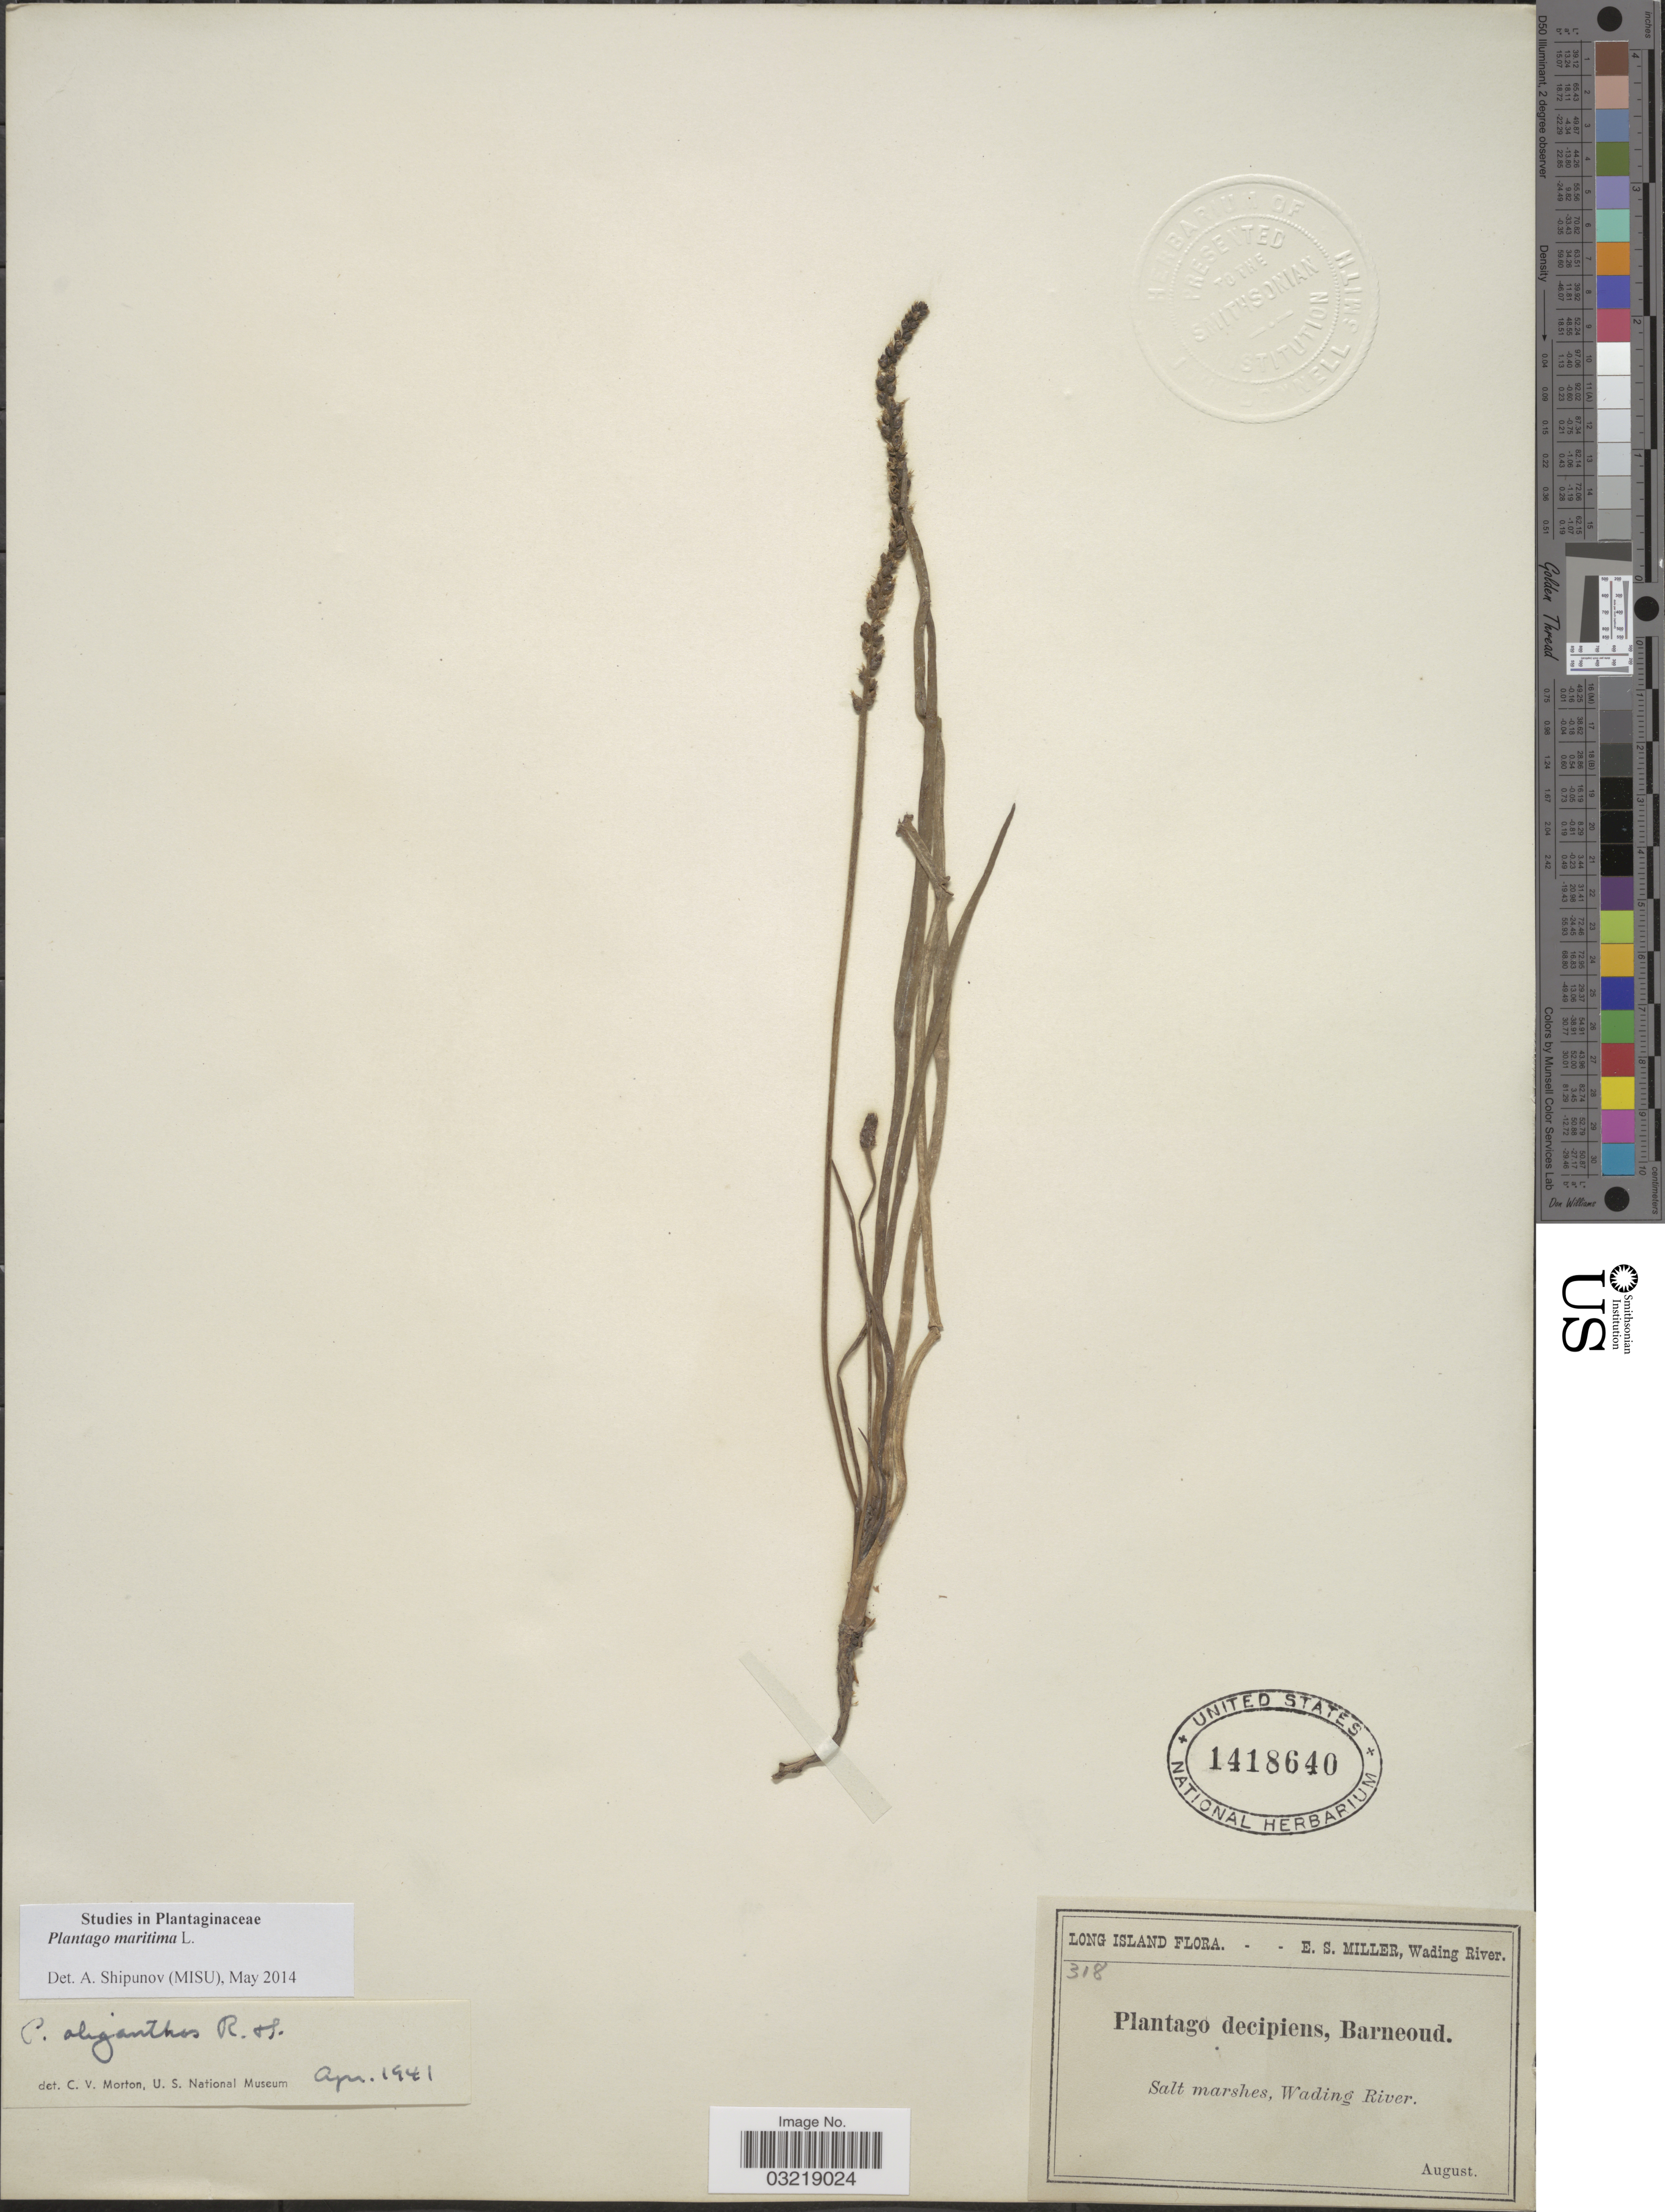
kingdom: Plantae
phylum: Tracheophyta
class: Magnoliopsida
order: Lamiales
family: Plantaginaceae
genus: Plantago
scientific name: Plantago maritima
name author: L.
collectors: E. S. Miller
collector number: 318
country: United States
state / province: New York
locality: Long Island. Salt marshes, Wading River.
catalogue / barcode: US 1418640